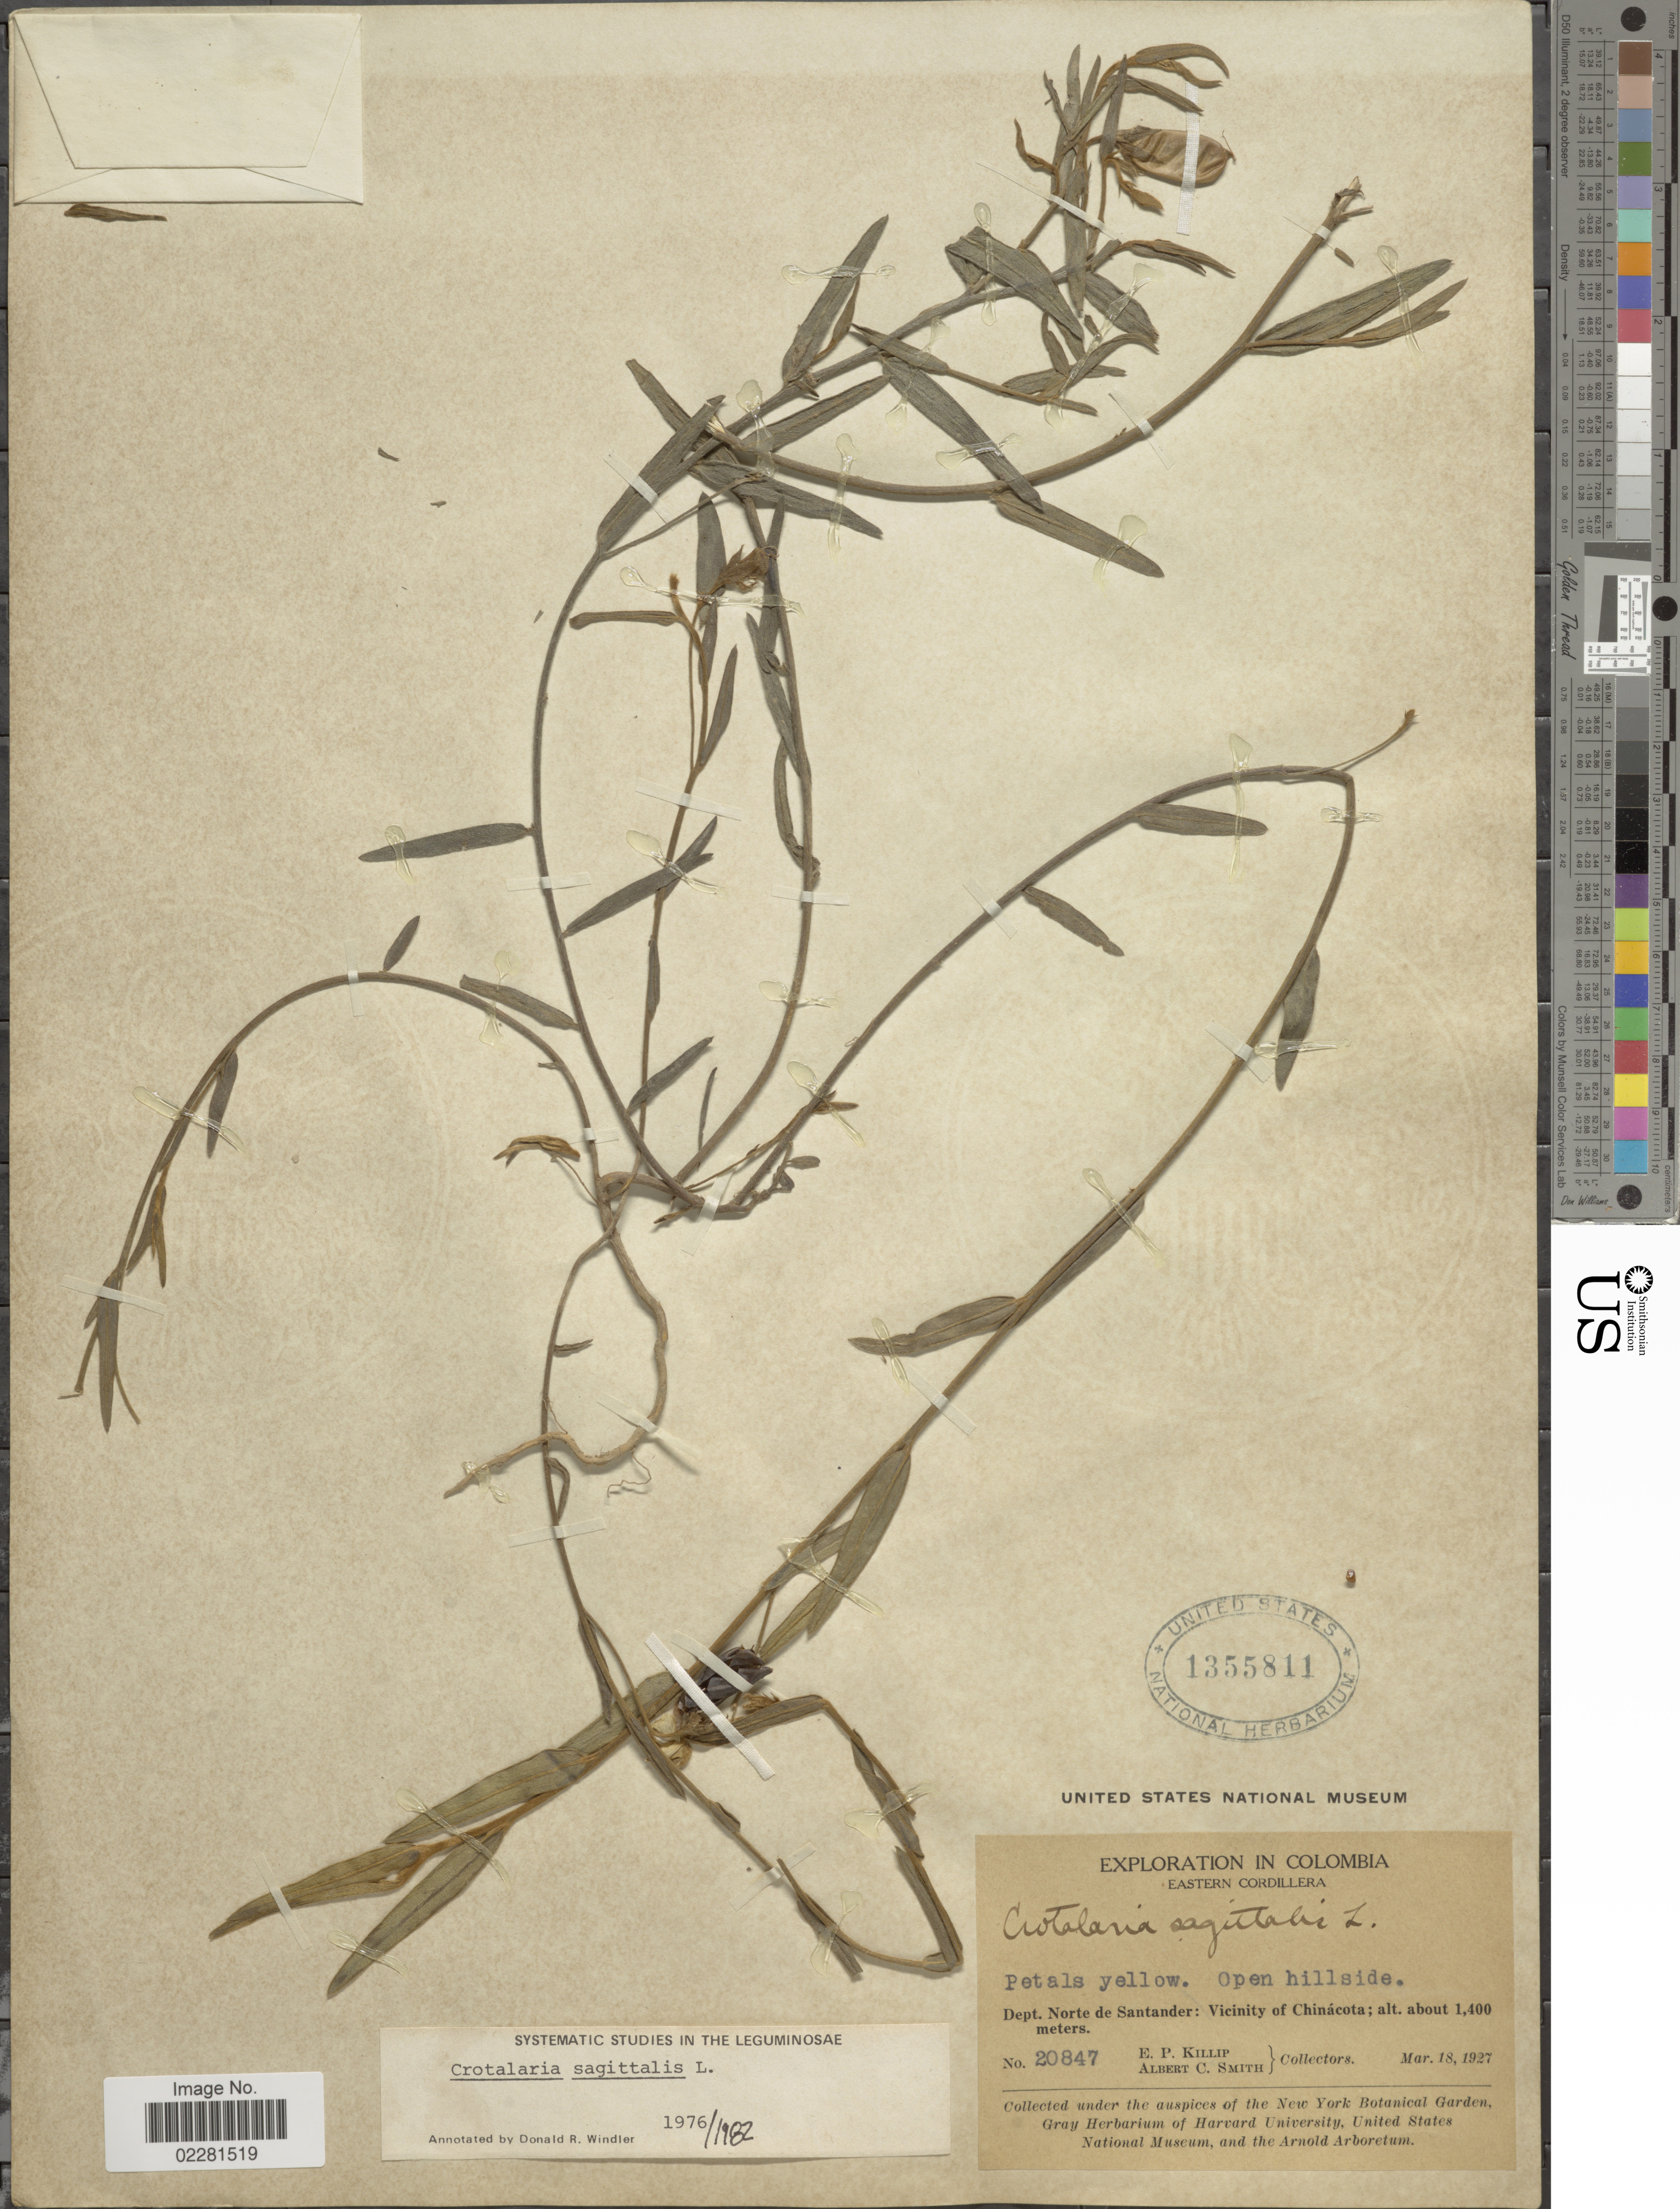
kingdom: Plantae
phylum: Tracheophyta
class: Magnoliopsida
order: Fabales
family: Fabaceae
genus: Crotalaria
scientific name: Crotalaria sagittalis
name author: L.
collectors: E. P. Killip & A. C. Smith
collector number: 20847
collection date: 1927-03-18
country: Colombia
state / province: Norte de Santander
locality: Eastern Cordillera, Vicinity of Chinacota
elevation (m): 1400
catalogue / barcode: US 1355811